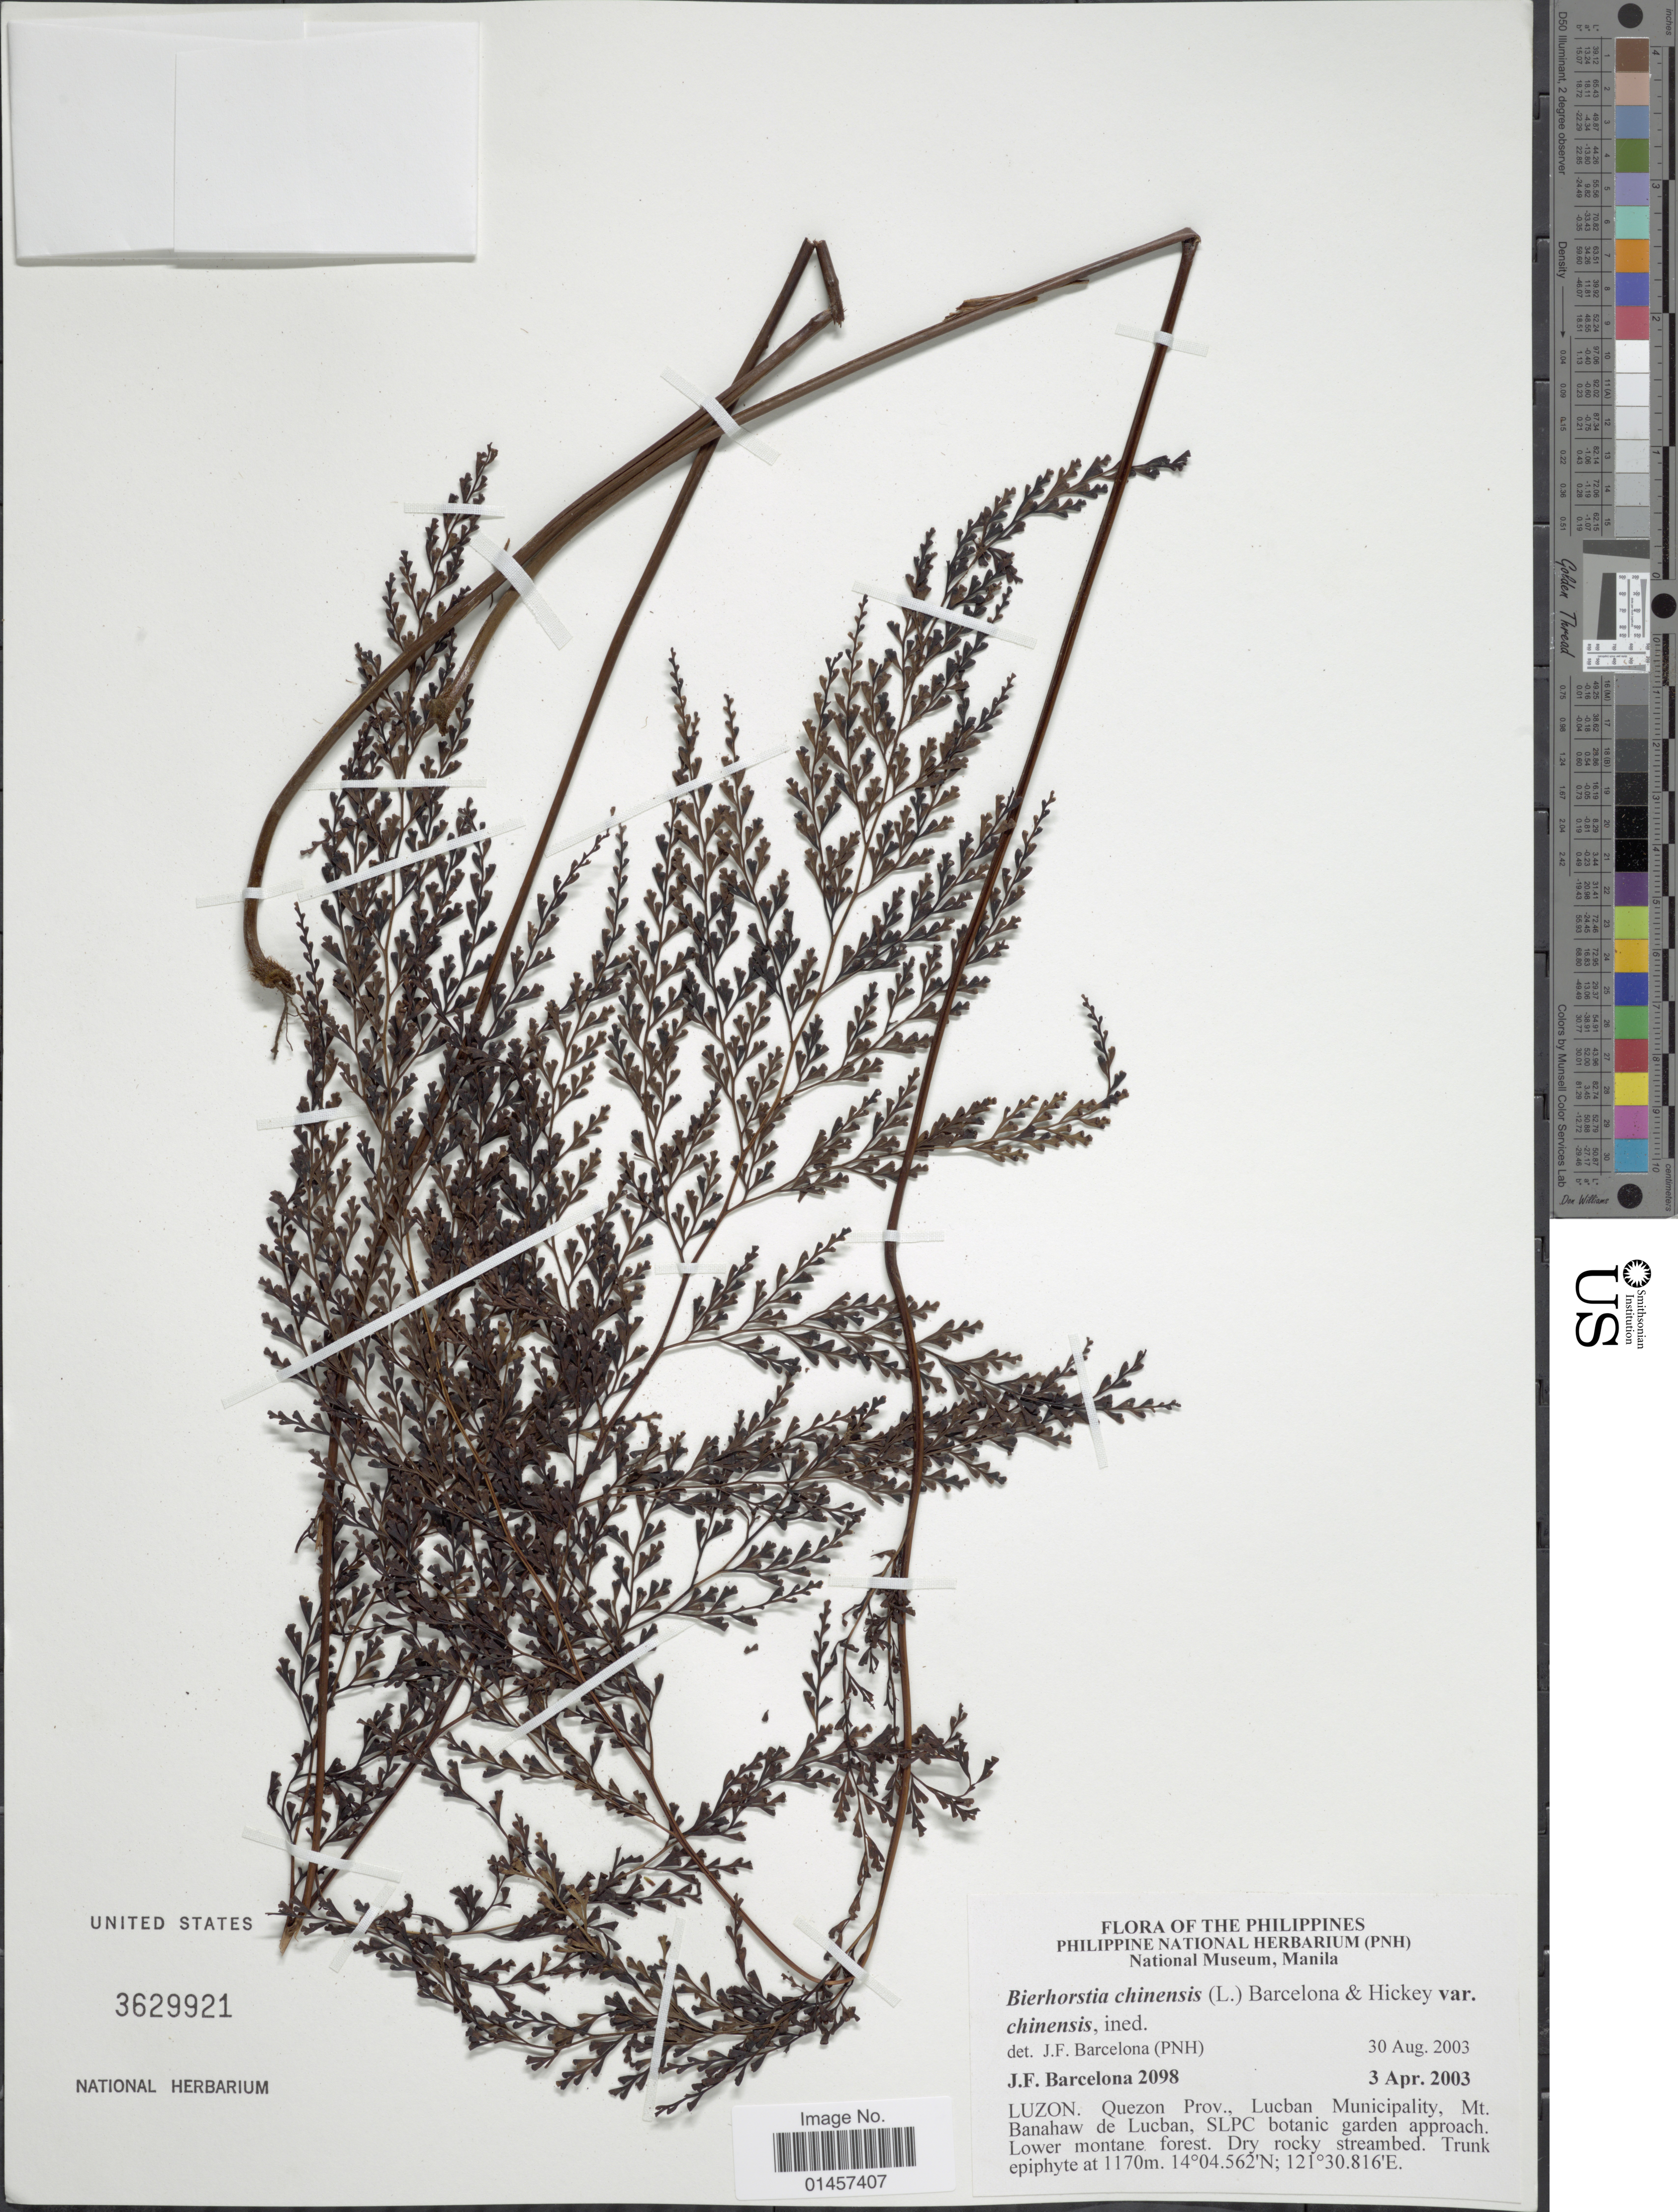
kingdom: Plantae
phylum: Tracheophyta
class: Polypodiopsida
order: Polypodiales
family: Lindsaeaceae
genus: Sphenomeris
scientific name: Sphenomeris chinensis var. chinensis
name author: (L.) Maxon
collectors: J. F. Barcelona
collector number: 2098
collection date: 2003-04-03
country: Philippines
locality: Luzon, Quezon prov. Lucban Municipality, mt. Banahaw de Lucban, SLPC botanic Gardern approach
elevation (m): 1170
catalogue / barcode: US 3629921